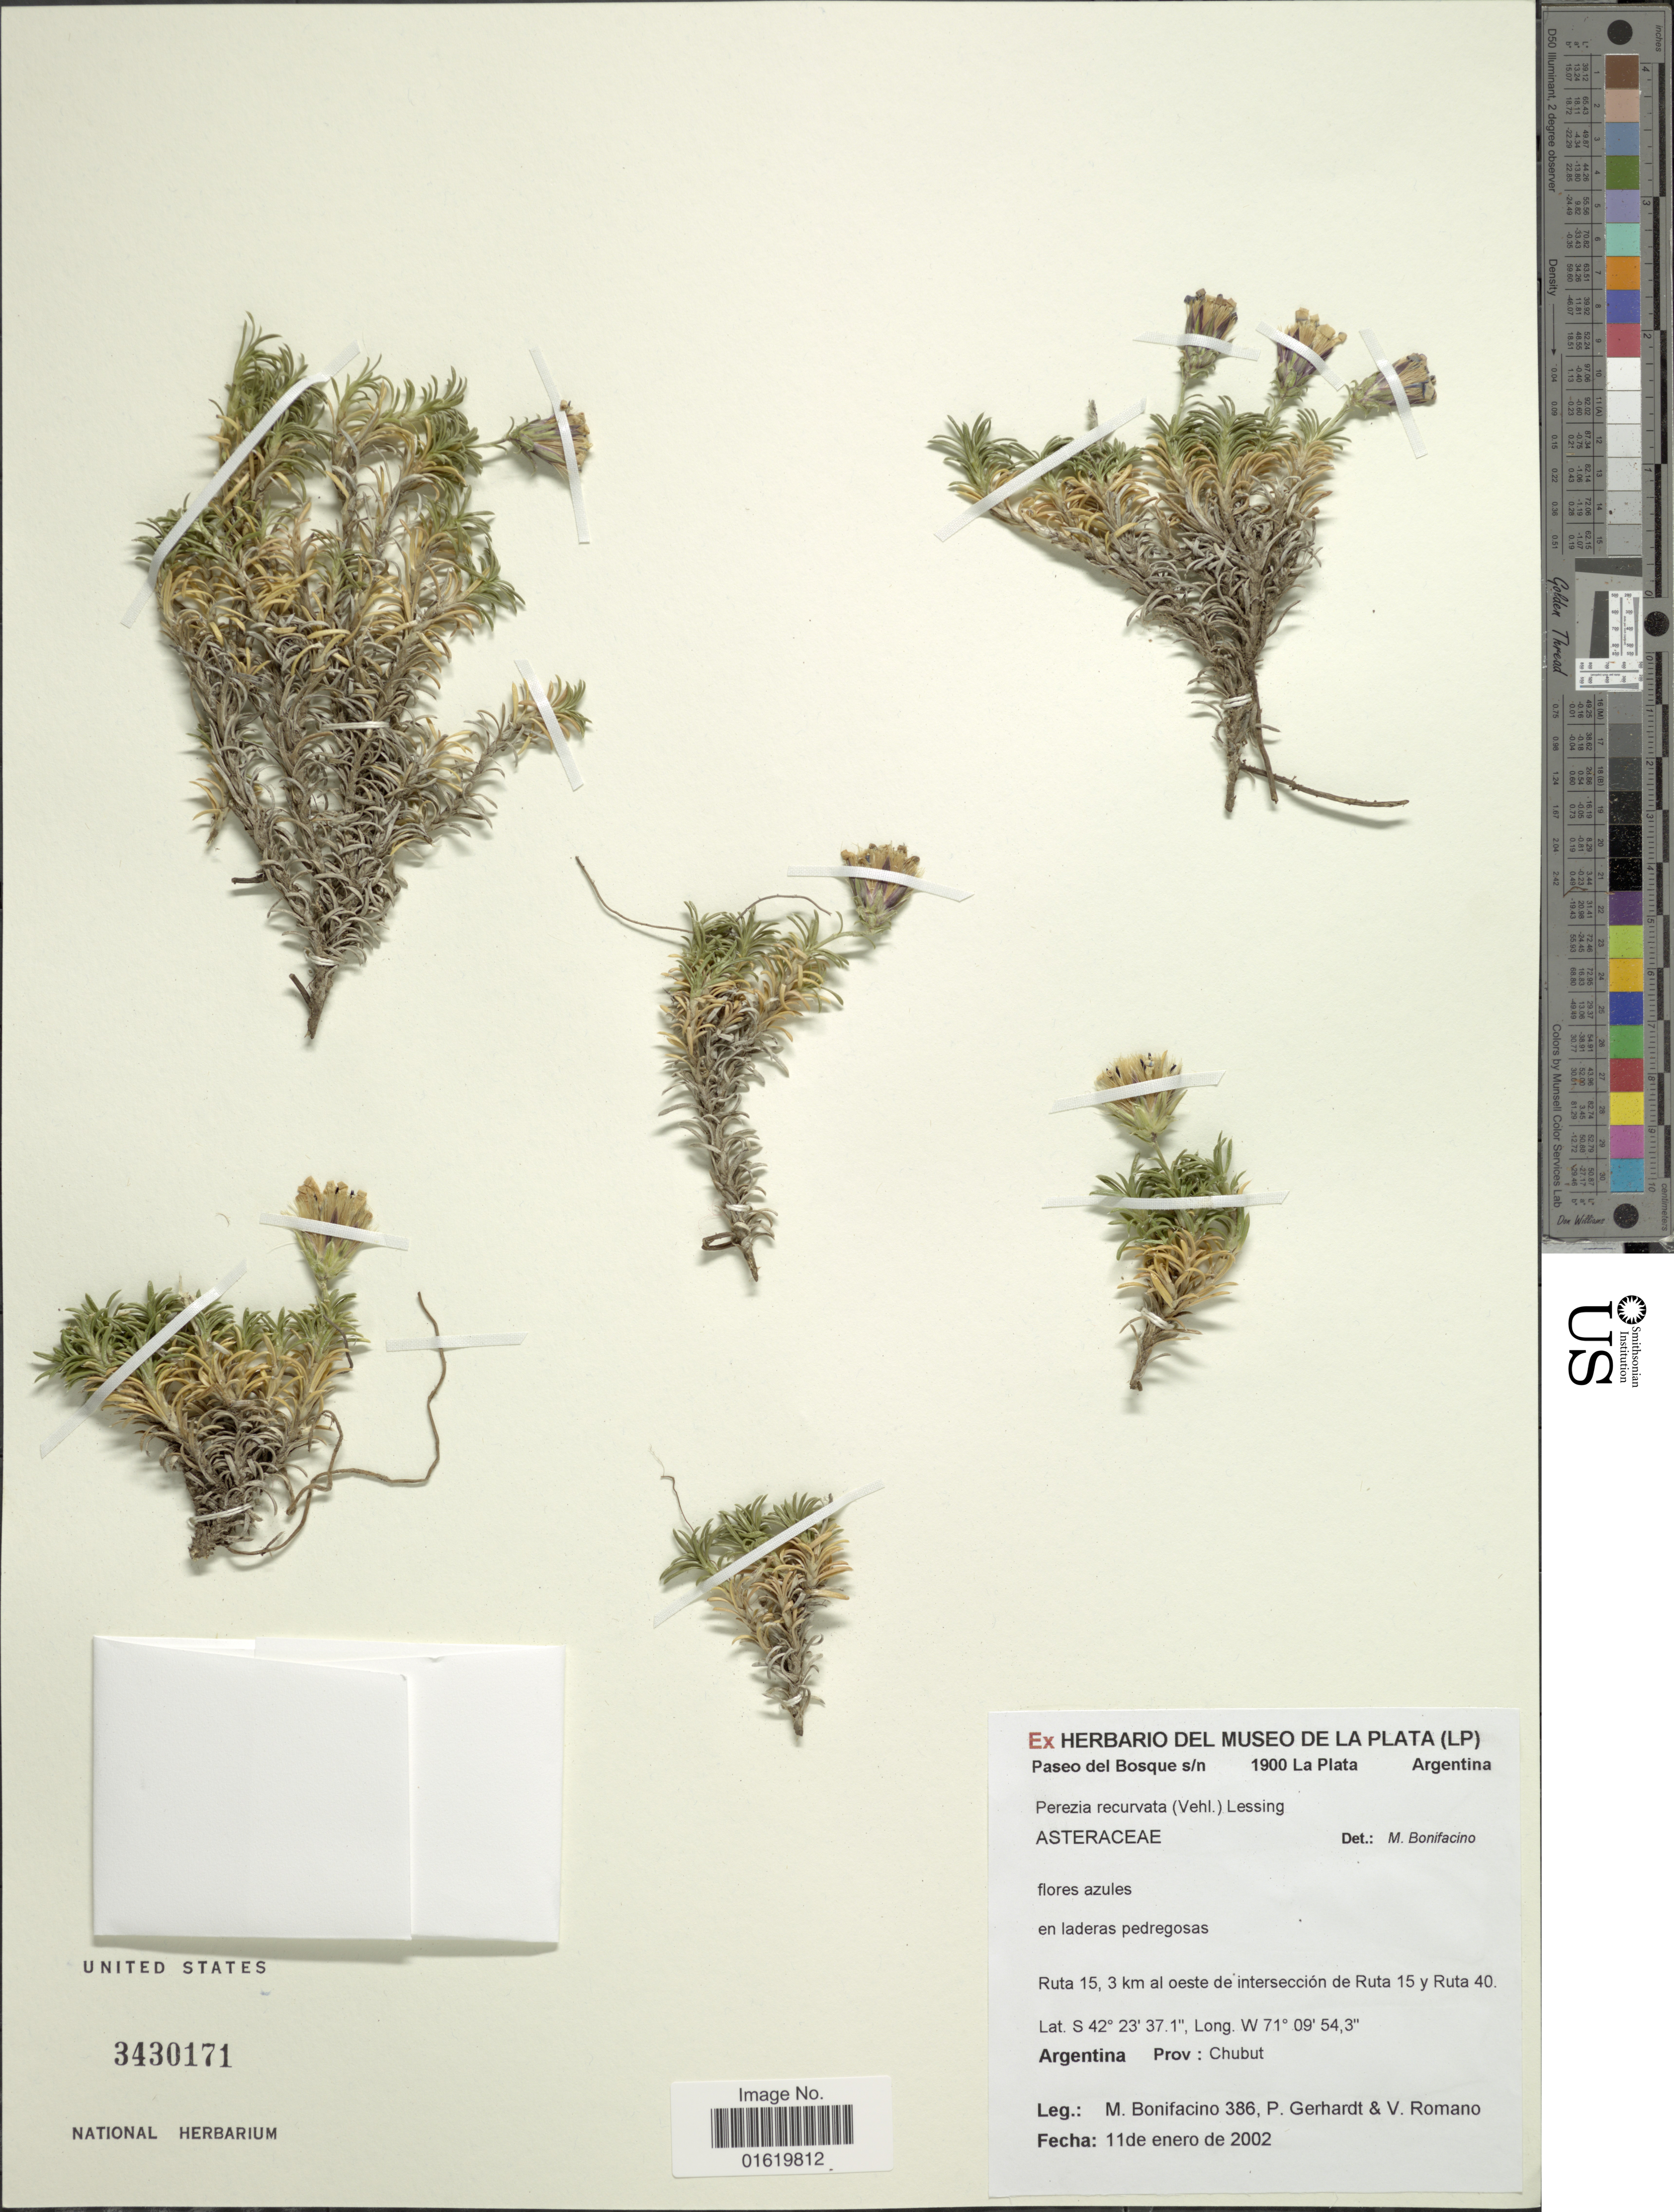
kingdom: Plantae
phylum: Tracheophyta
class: Magnoliopsida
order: Asterales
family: Asteraceae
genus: Perezia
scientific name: Perezia recurvata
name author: Less.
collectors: M. Bonifacino, P. Gerhardt & V. Romano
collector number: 0386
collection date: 2002-01-11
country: Argentina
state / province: Chubut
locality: Ruta 15, 3 km al oeste de intersección de Ruta 15 y Ruta 40. Argentina. Prov: Chubut.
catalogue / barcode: US 3430171